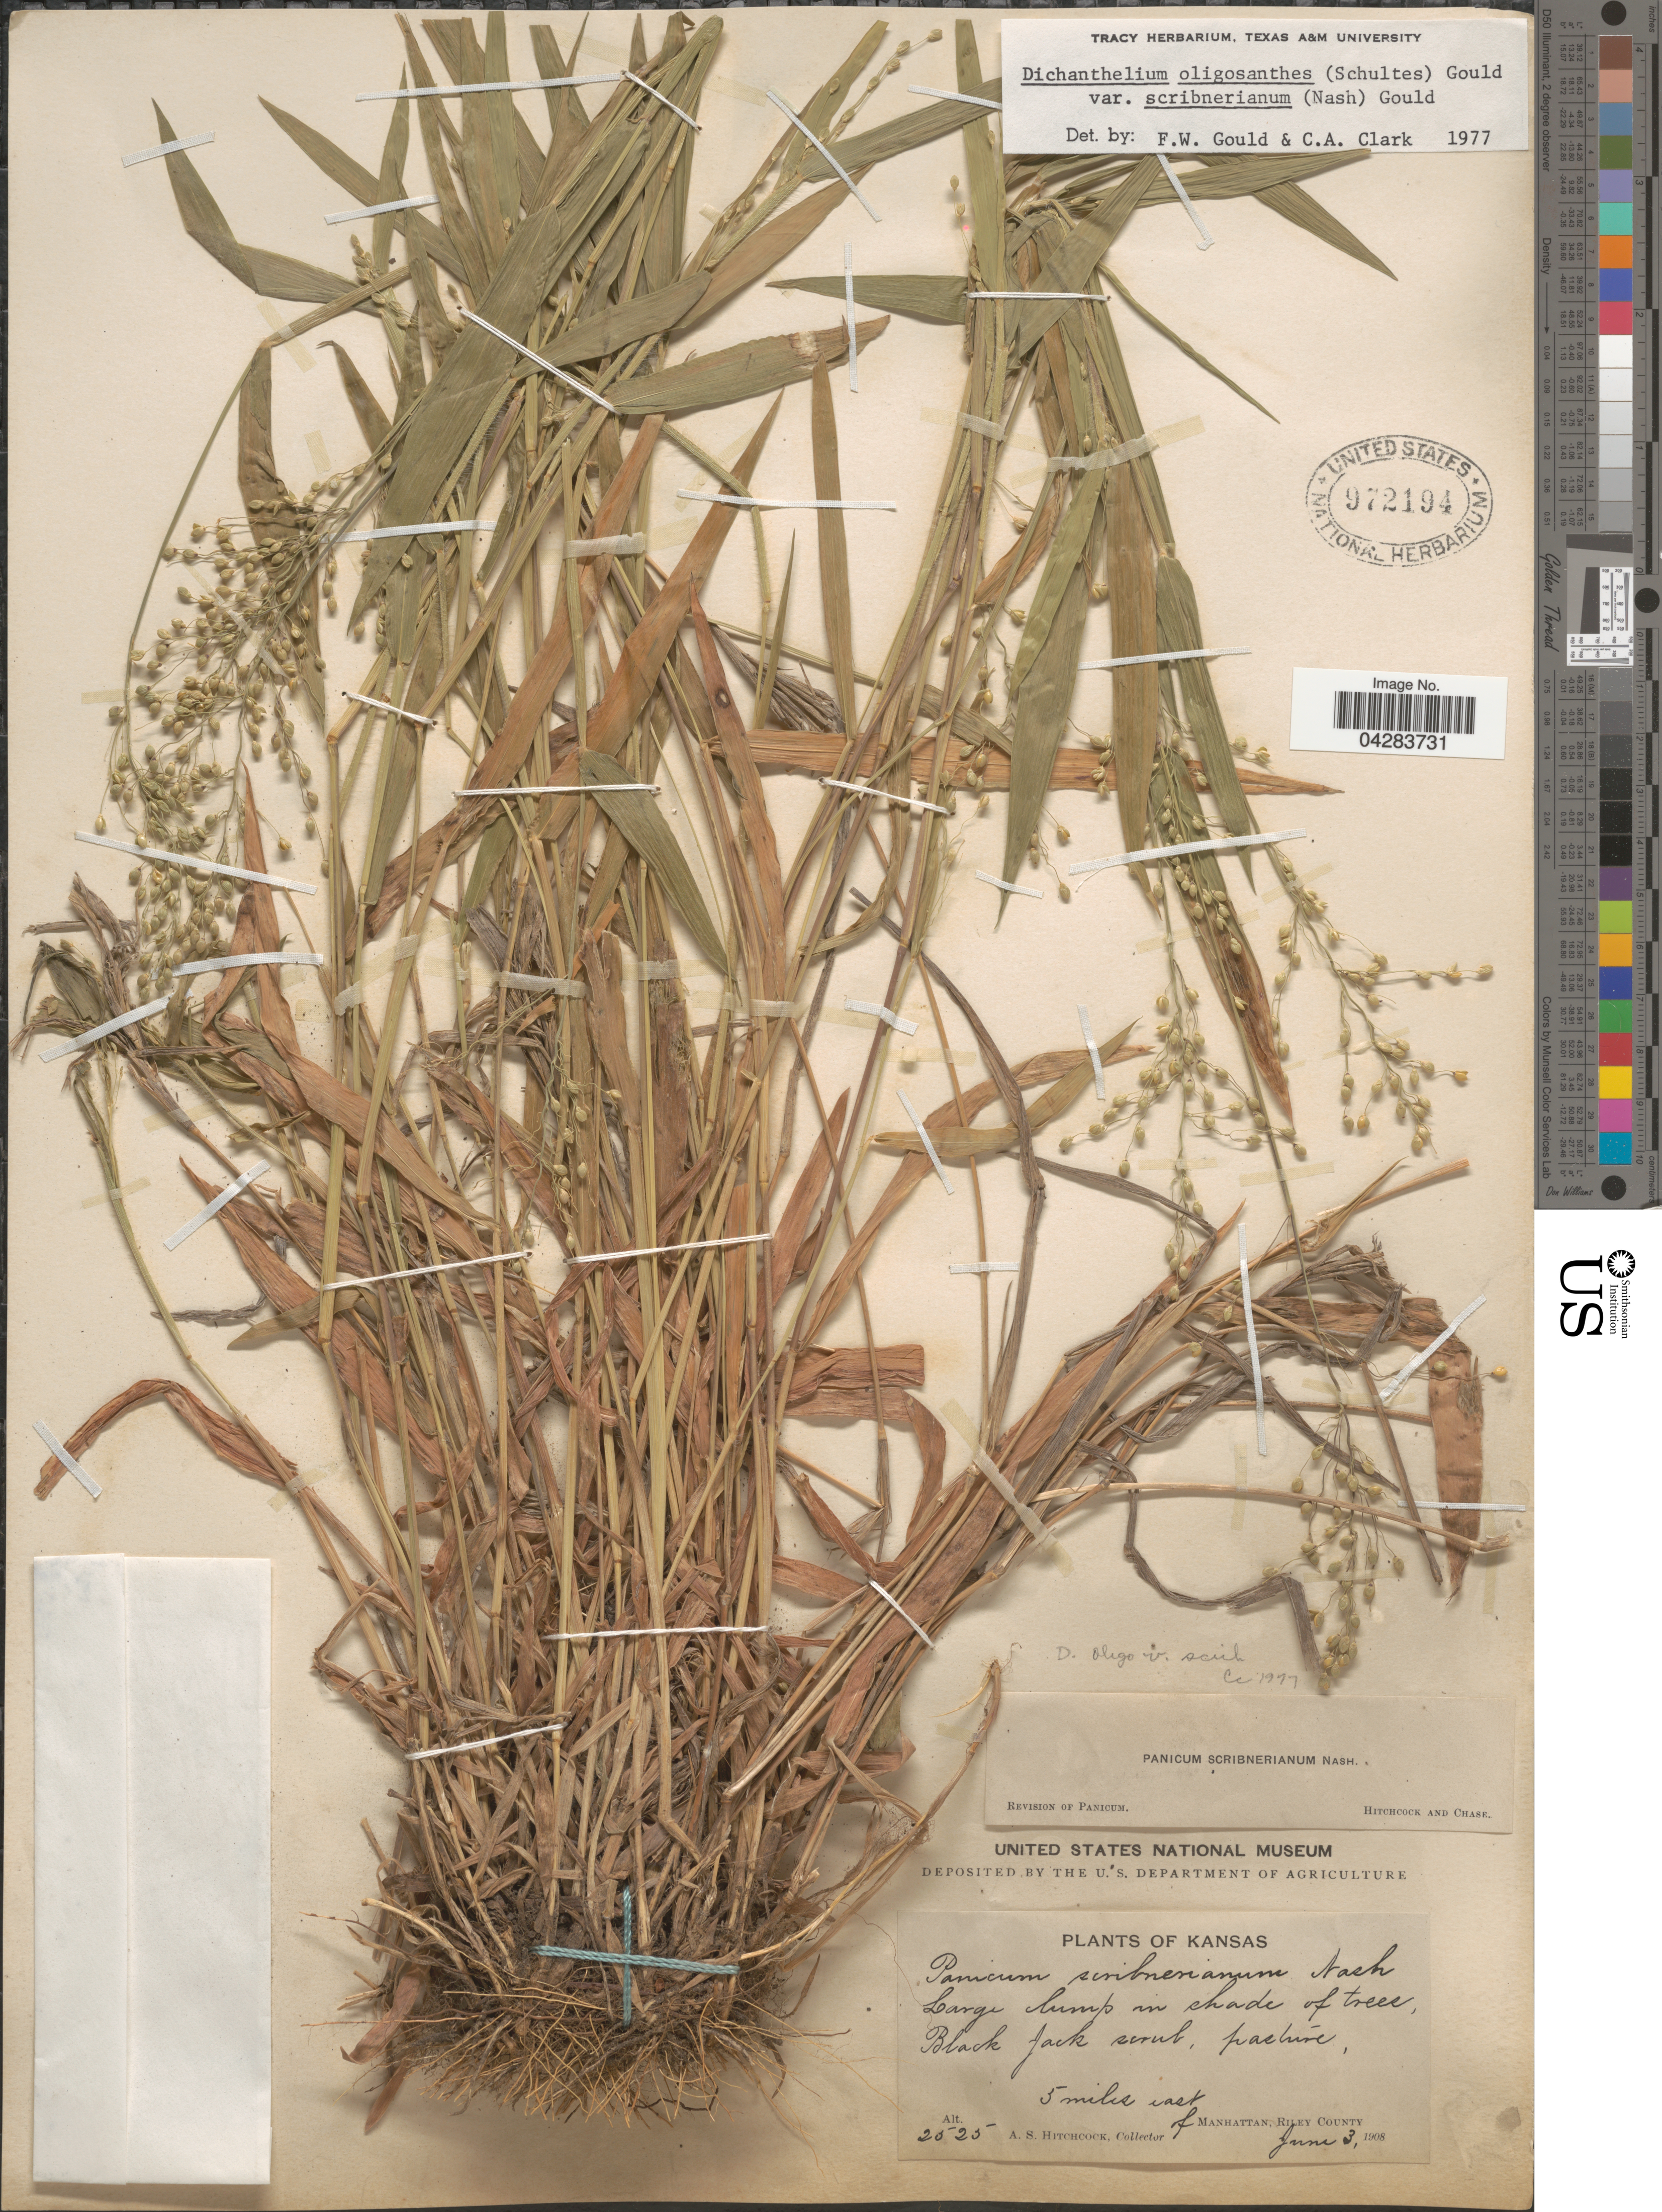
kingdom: Plantae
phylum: Tracheophyta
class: Liliopsida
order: Poales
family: Poaceae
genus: Dichanthelium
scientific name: Dichanthelium oligosanthes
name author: (Schult.) Gould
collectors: A. S. Hitchcock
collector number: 2525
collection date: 1908-06-03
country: United States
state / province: Kansas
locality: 5 miles east of Manhattan, Riley County.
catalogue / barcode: US 972194